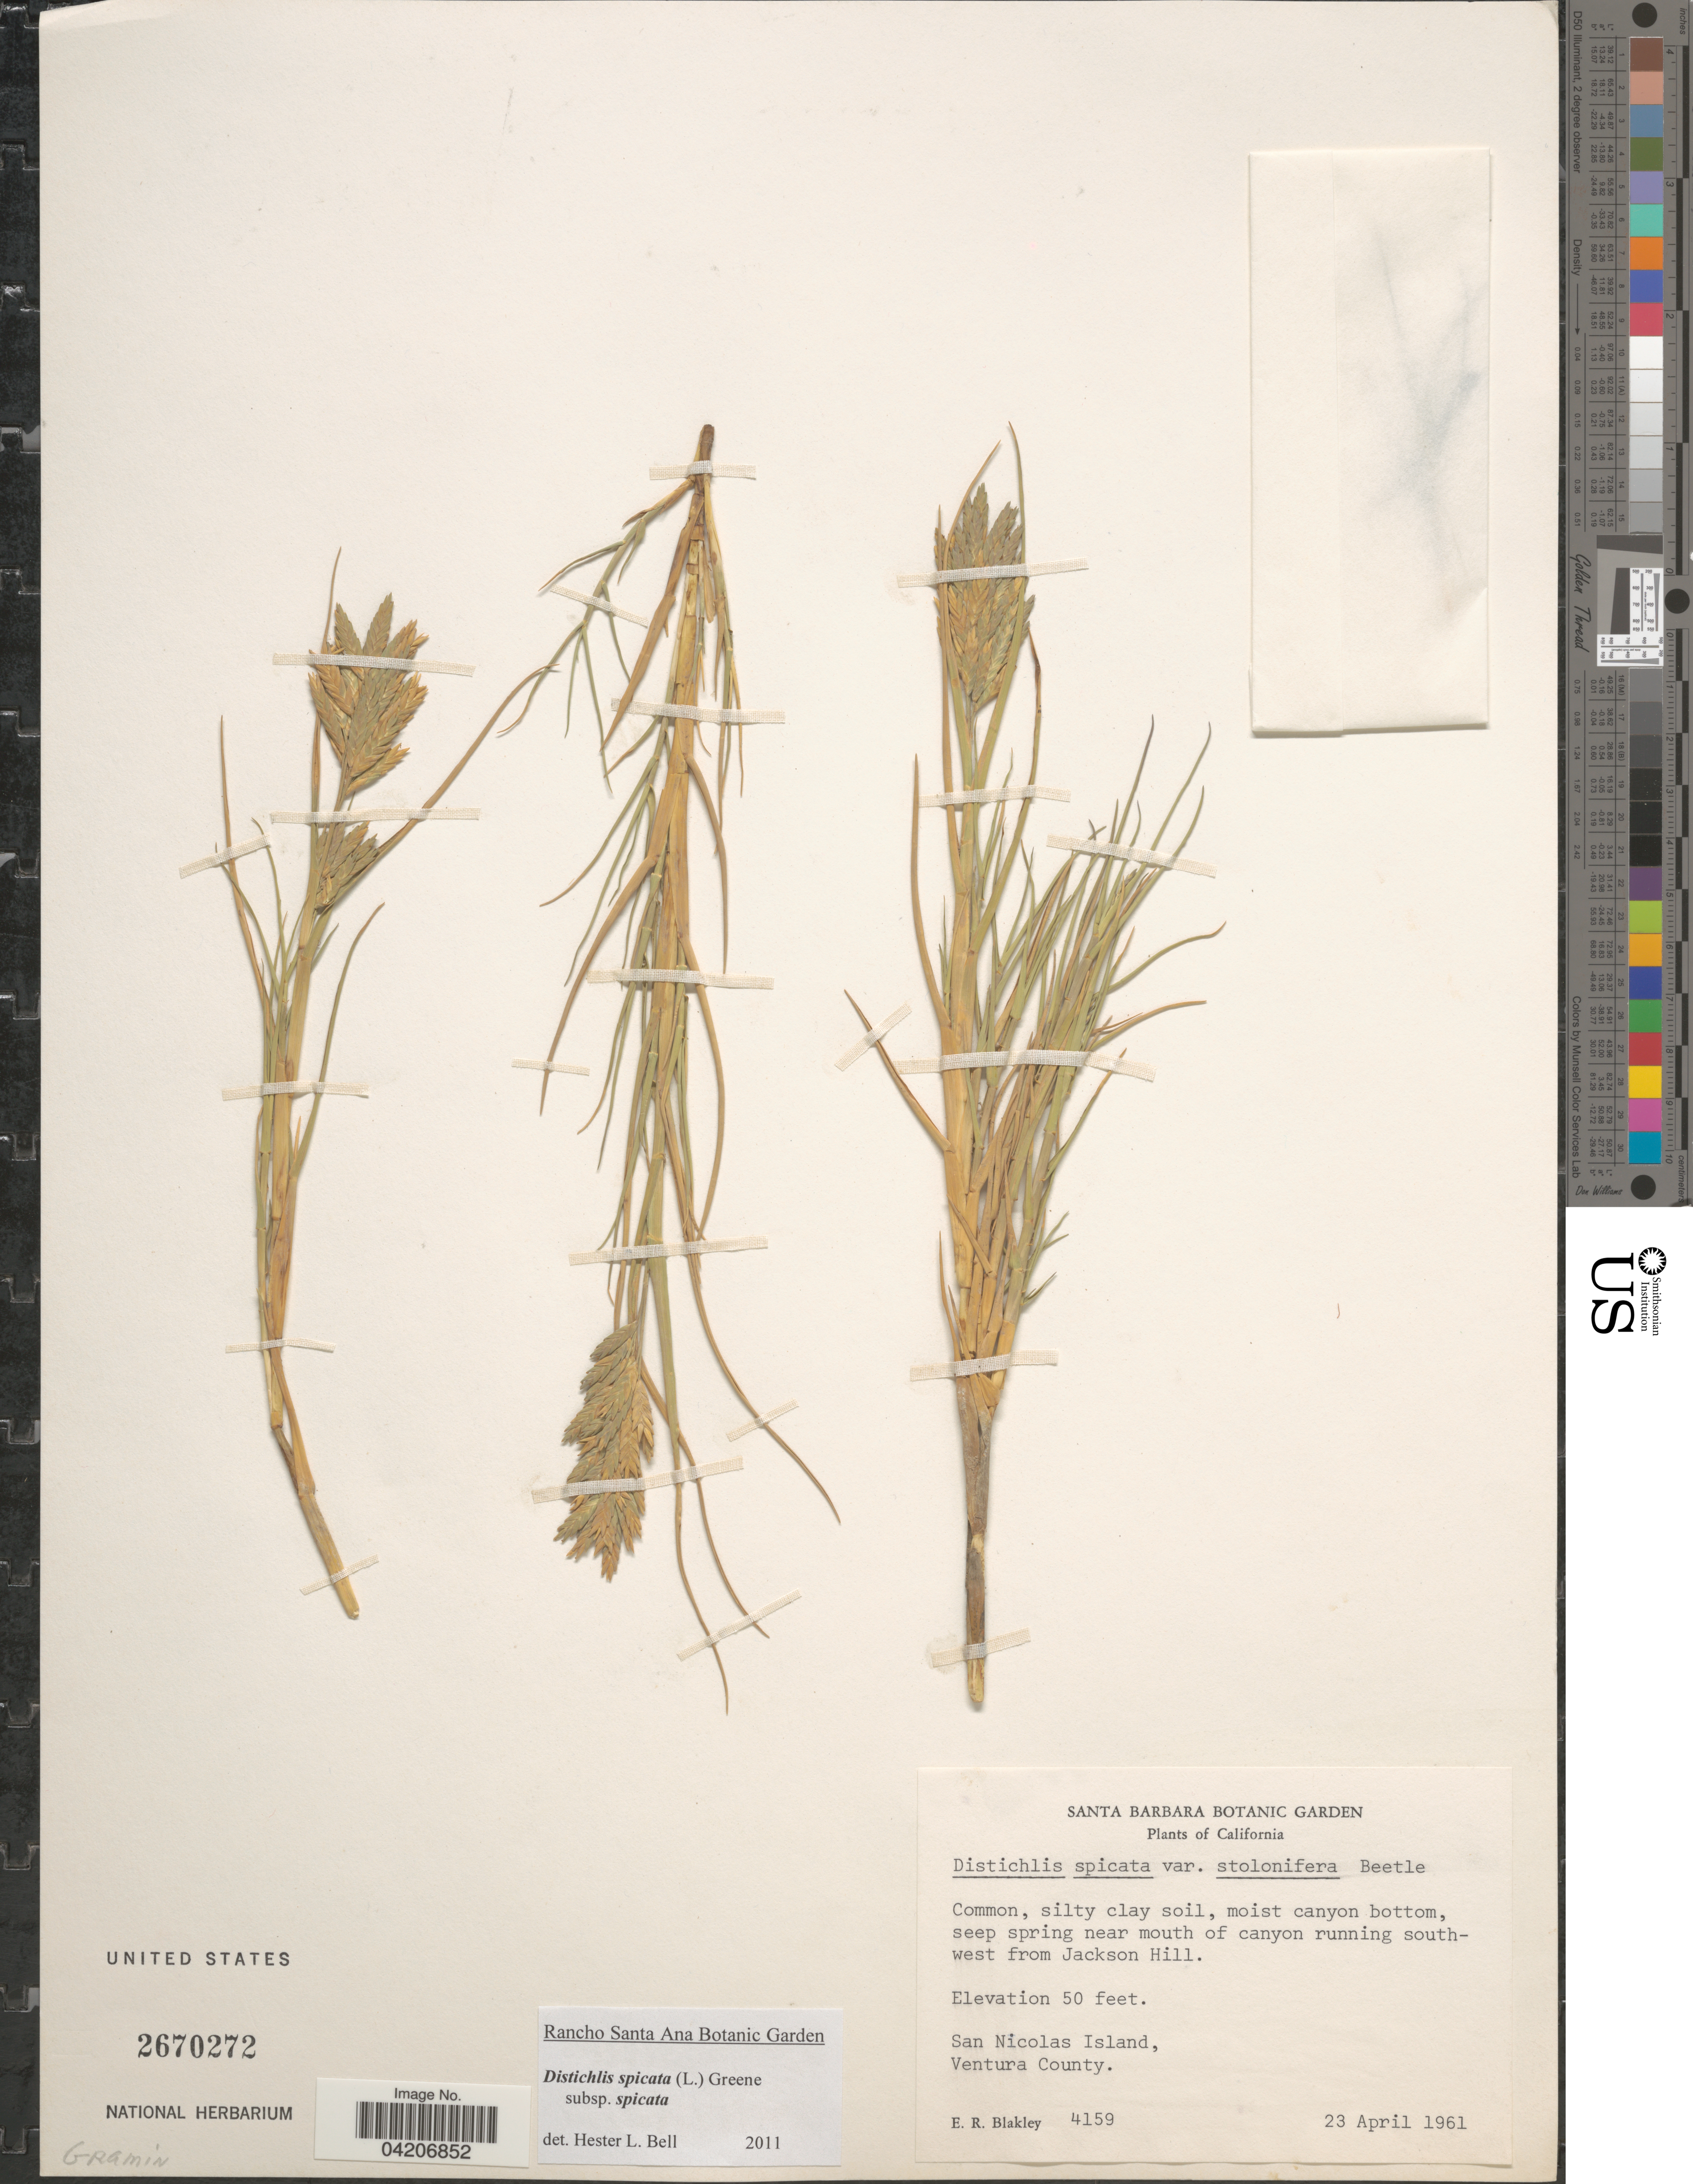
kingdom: Plantae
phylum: Tracheophyta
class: Liliopsida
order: Poales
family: Poaceae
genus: Distichlis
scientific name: Distichlis spicata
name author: (L.) Greene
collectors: E. R. Blakley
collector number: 4159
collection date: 1961-04-23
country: United States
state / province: California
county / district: Ventura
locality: Common, silty clay soil, moist canyon, bottom, seep spring near mouth of canyon running south-west from Jackson Hill. San Nicolas Island, Ventura County.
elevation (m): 15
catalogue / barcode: US 2670272